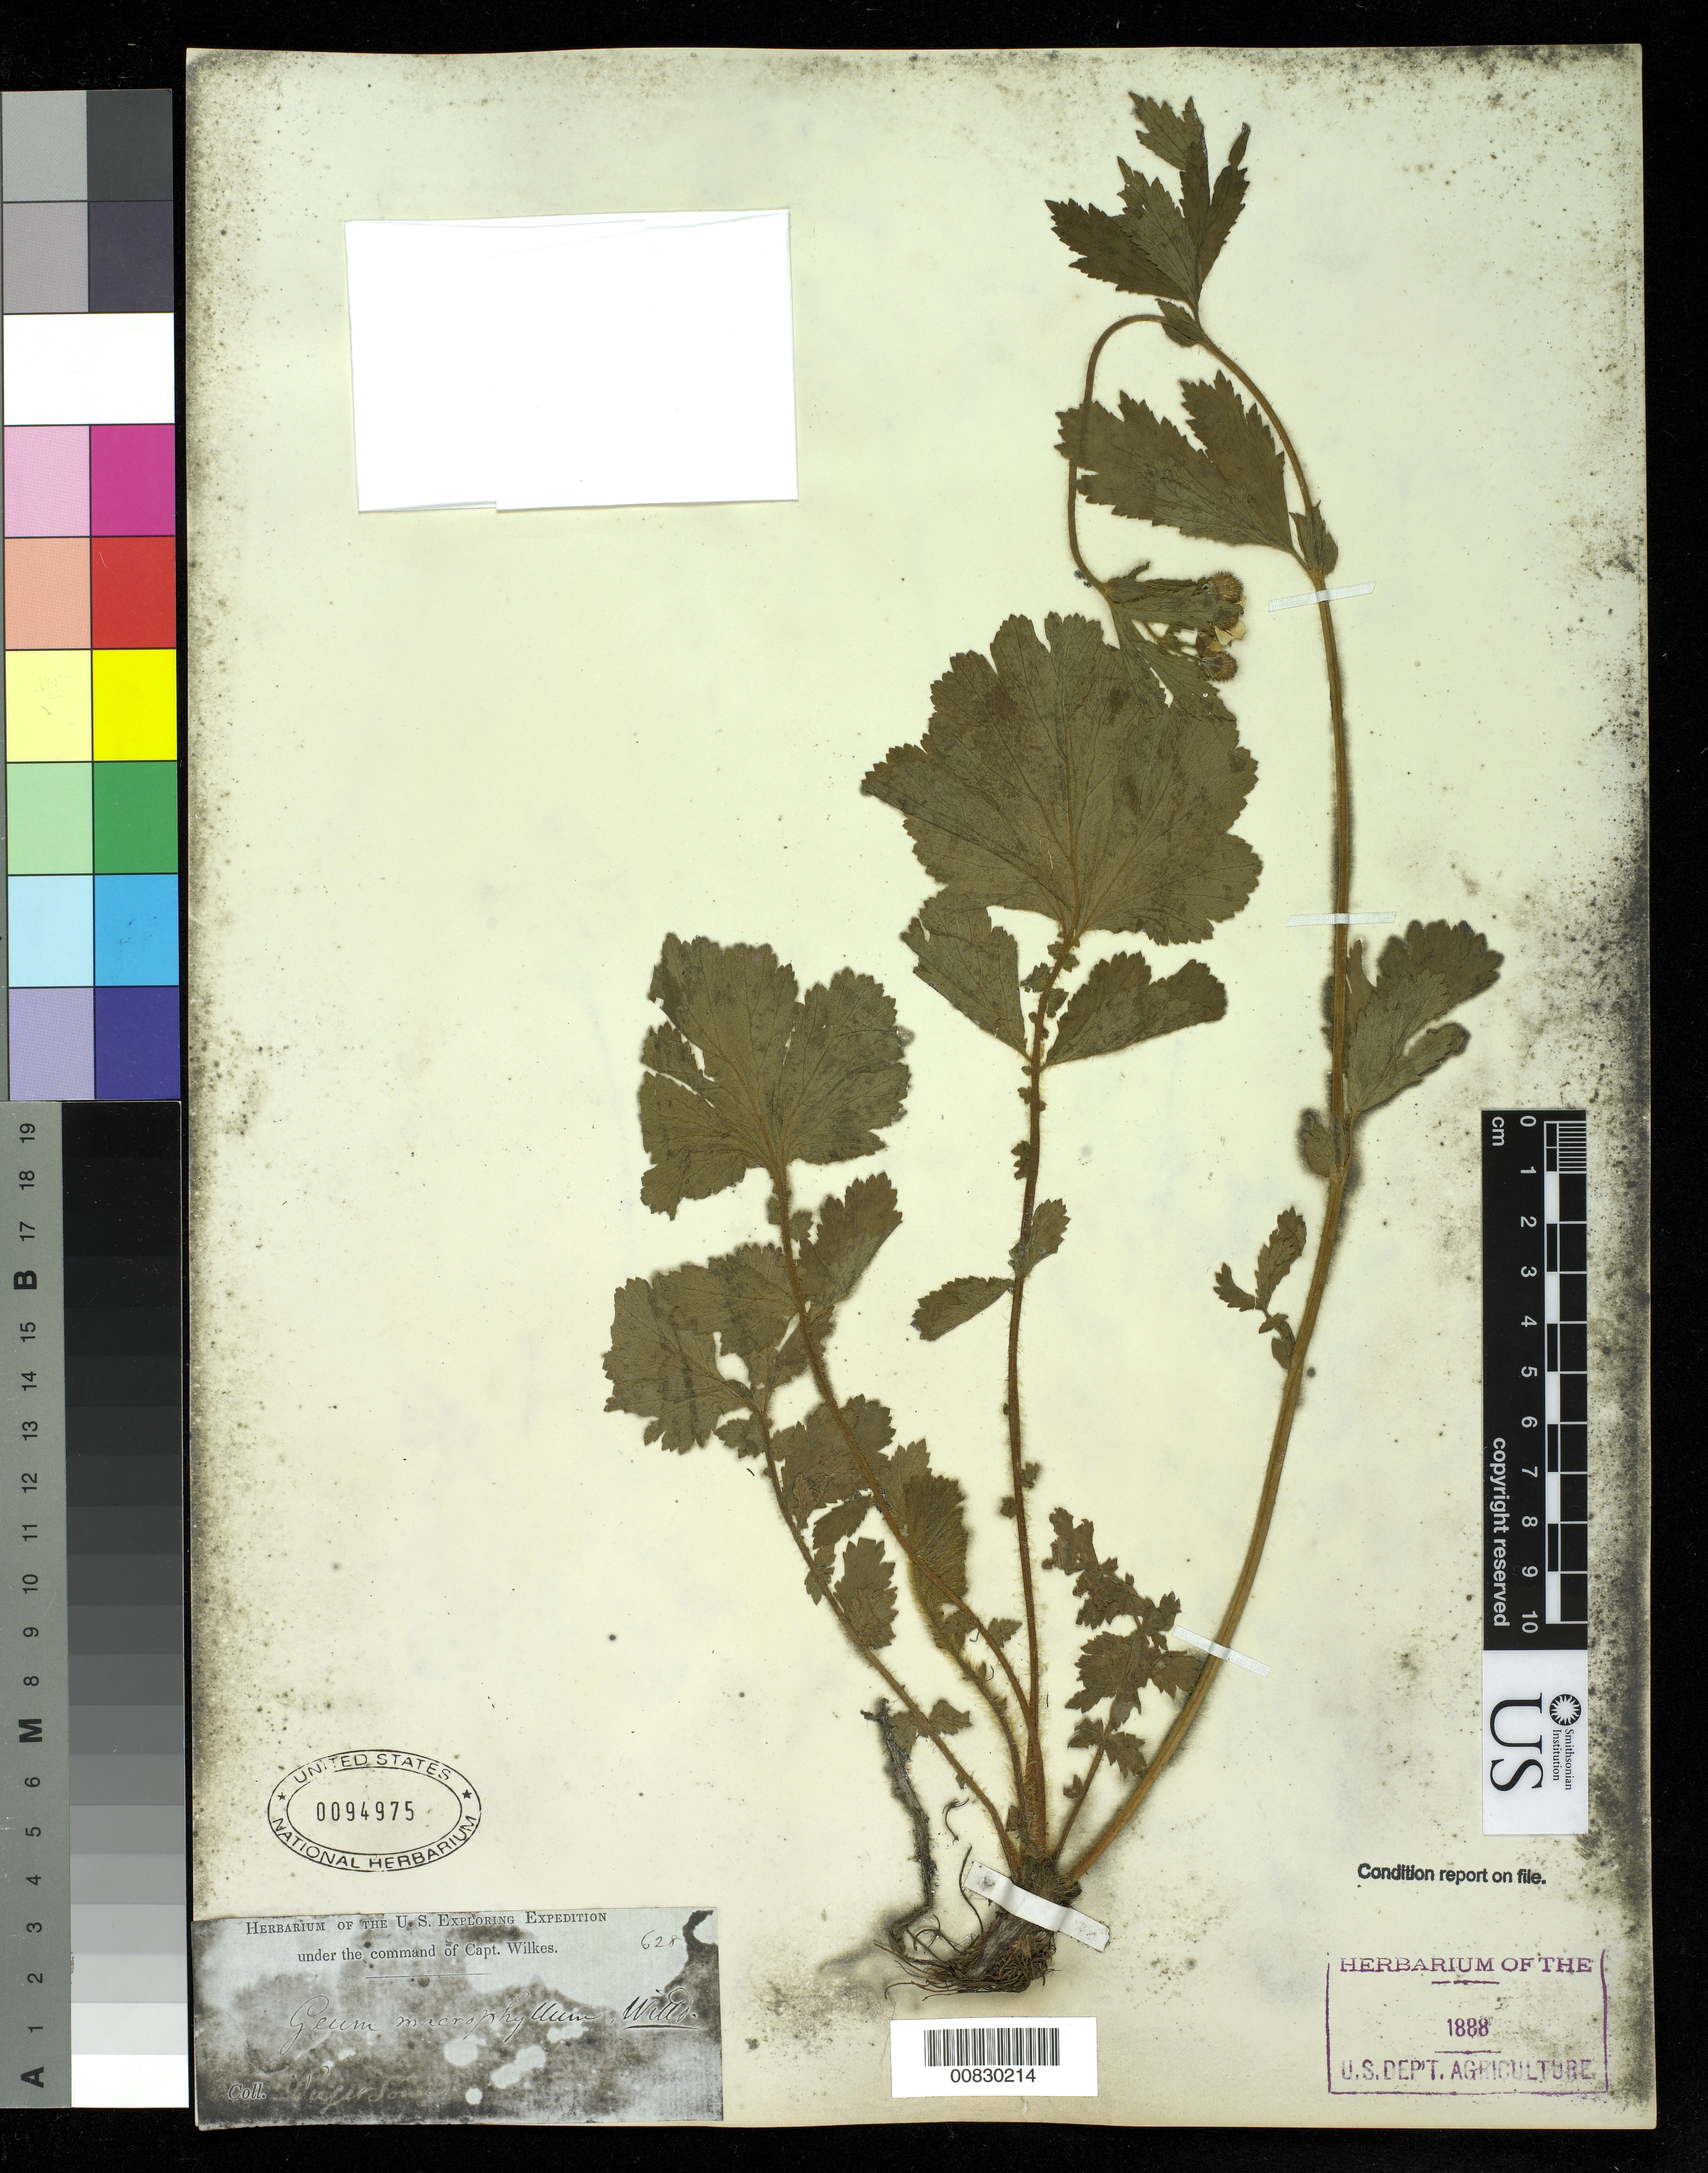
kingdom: Plantae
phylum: Tracheophyta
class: Magnoliopsida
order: Rosales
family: Rosaceae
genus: Geum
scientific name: Geum macrophyllum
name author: Willd.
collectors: Wilkes Explor. Exped.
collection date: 1838/1842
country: United States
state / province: Washington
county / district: King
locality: Puget Sound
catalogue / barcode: US 94975